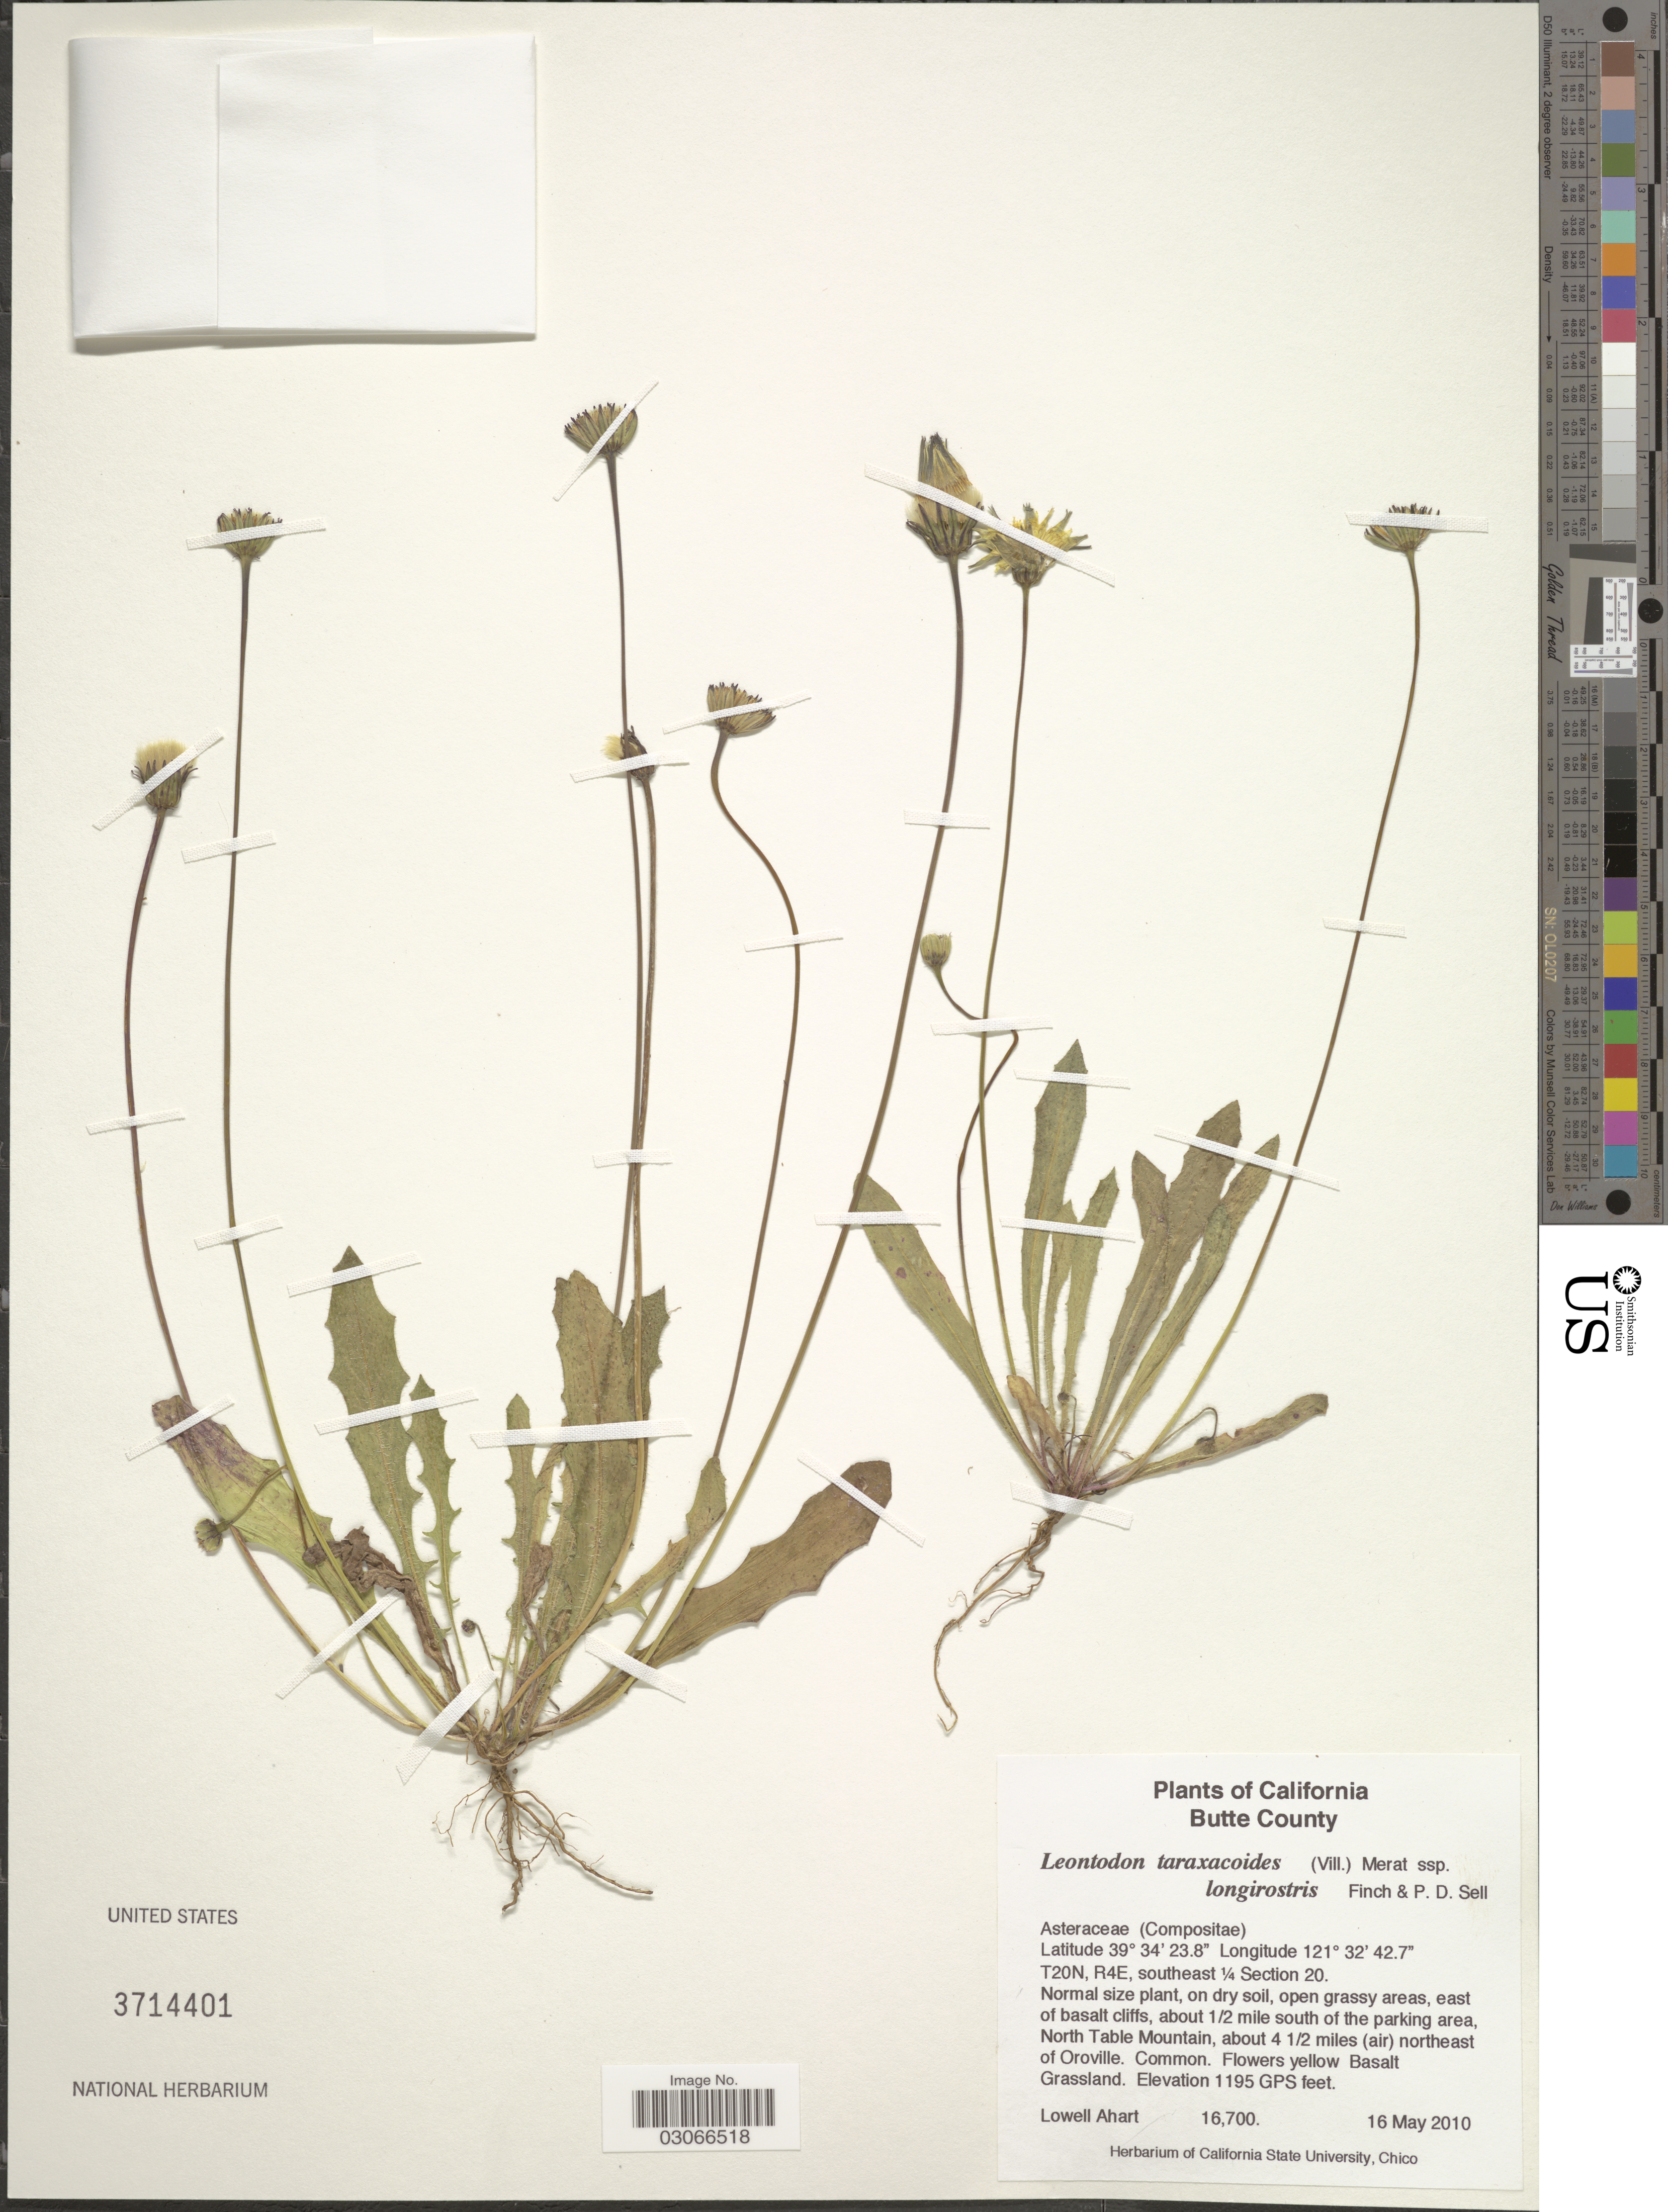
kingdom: Plantae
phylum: Tracheophyta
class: Magnoliopsida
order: Asterales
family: Asteraceae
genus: Leontodon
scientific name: Leontodon saxatilis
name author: Lam.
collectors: L. Ahart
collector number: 16700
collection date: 2010-05-16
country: United States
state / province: California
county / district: Butte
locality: Butte County. T20N, R4E, southeast ¼ Section 20, east of basalt cliffs, about ½ mile south of the parking area, North Table Mountain, about 4½ miles (air) northeast of Oroville.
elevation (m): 364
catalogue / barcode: US 3714401